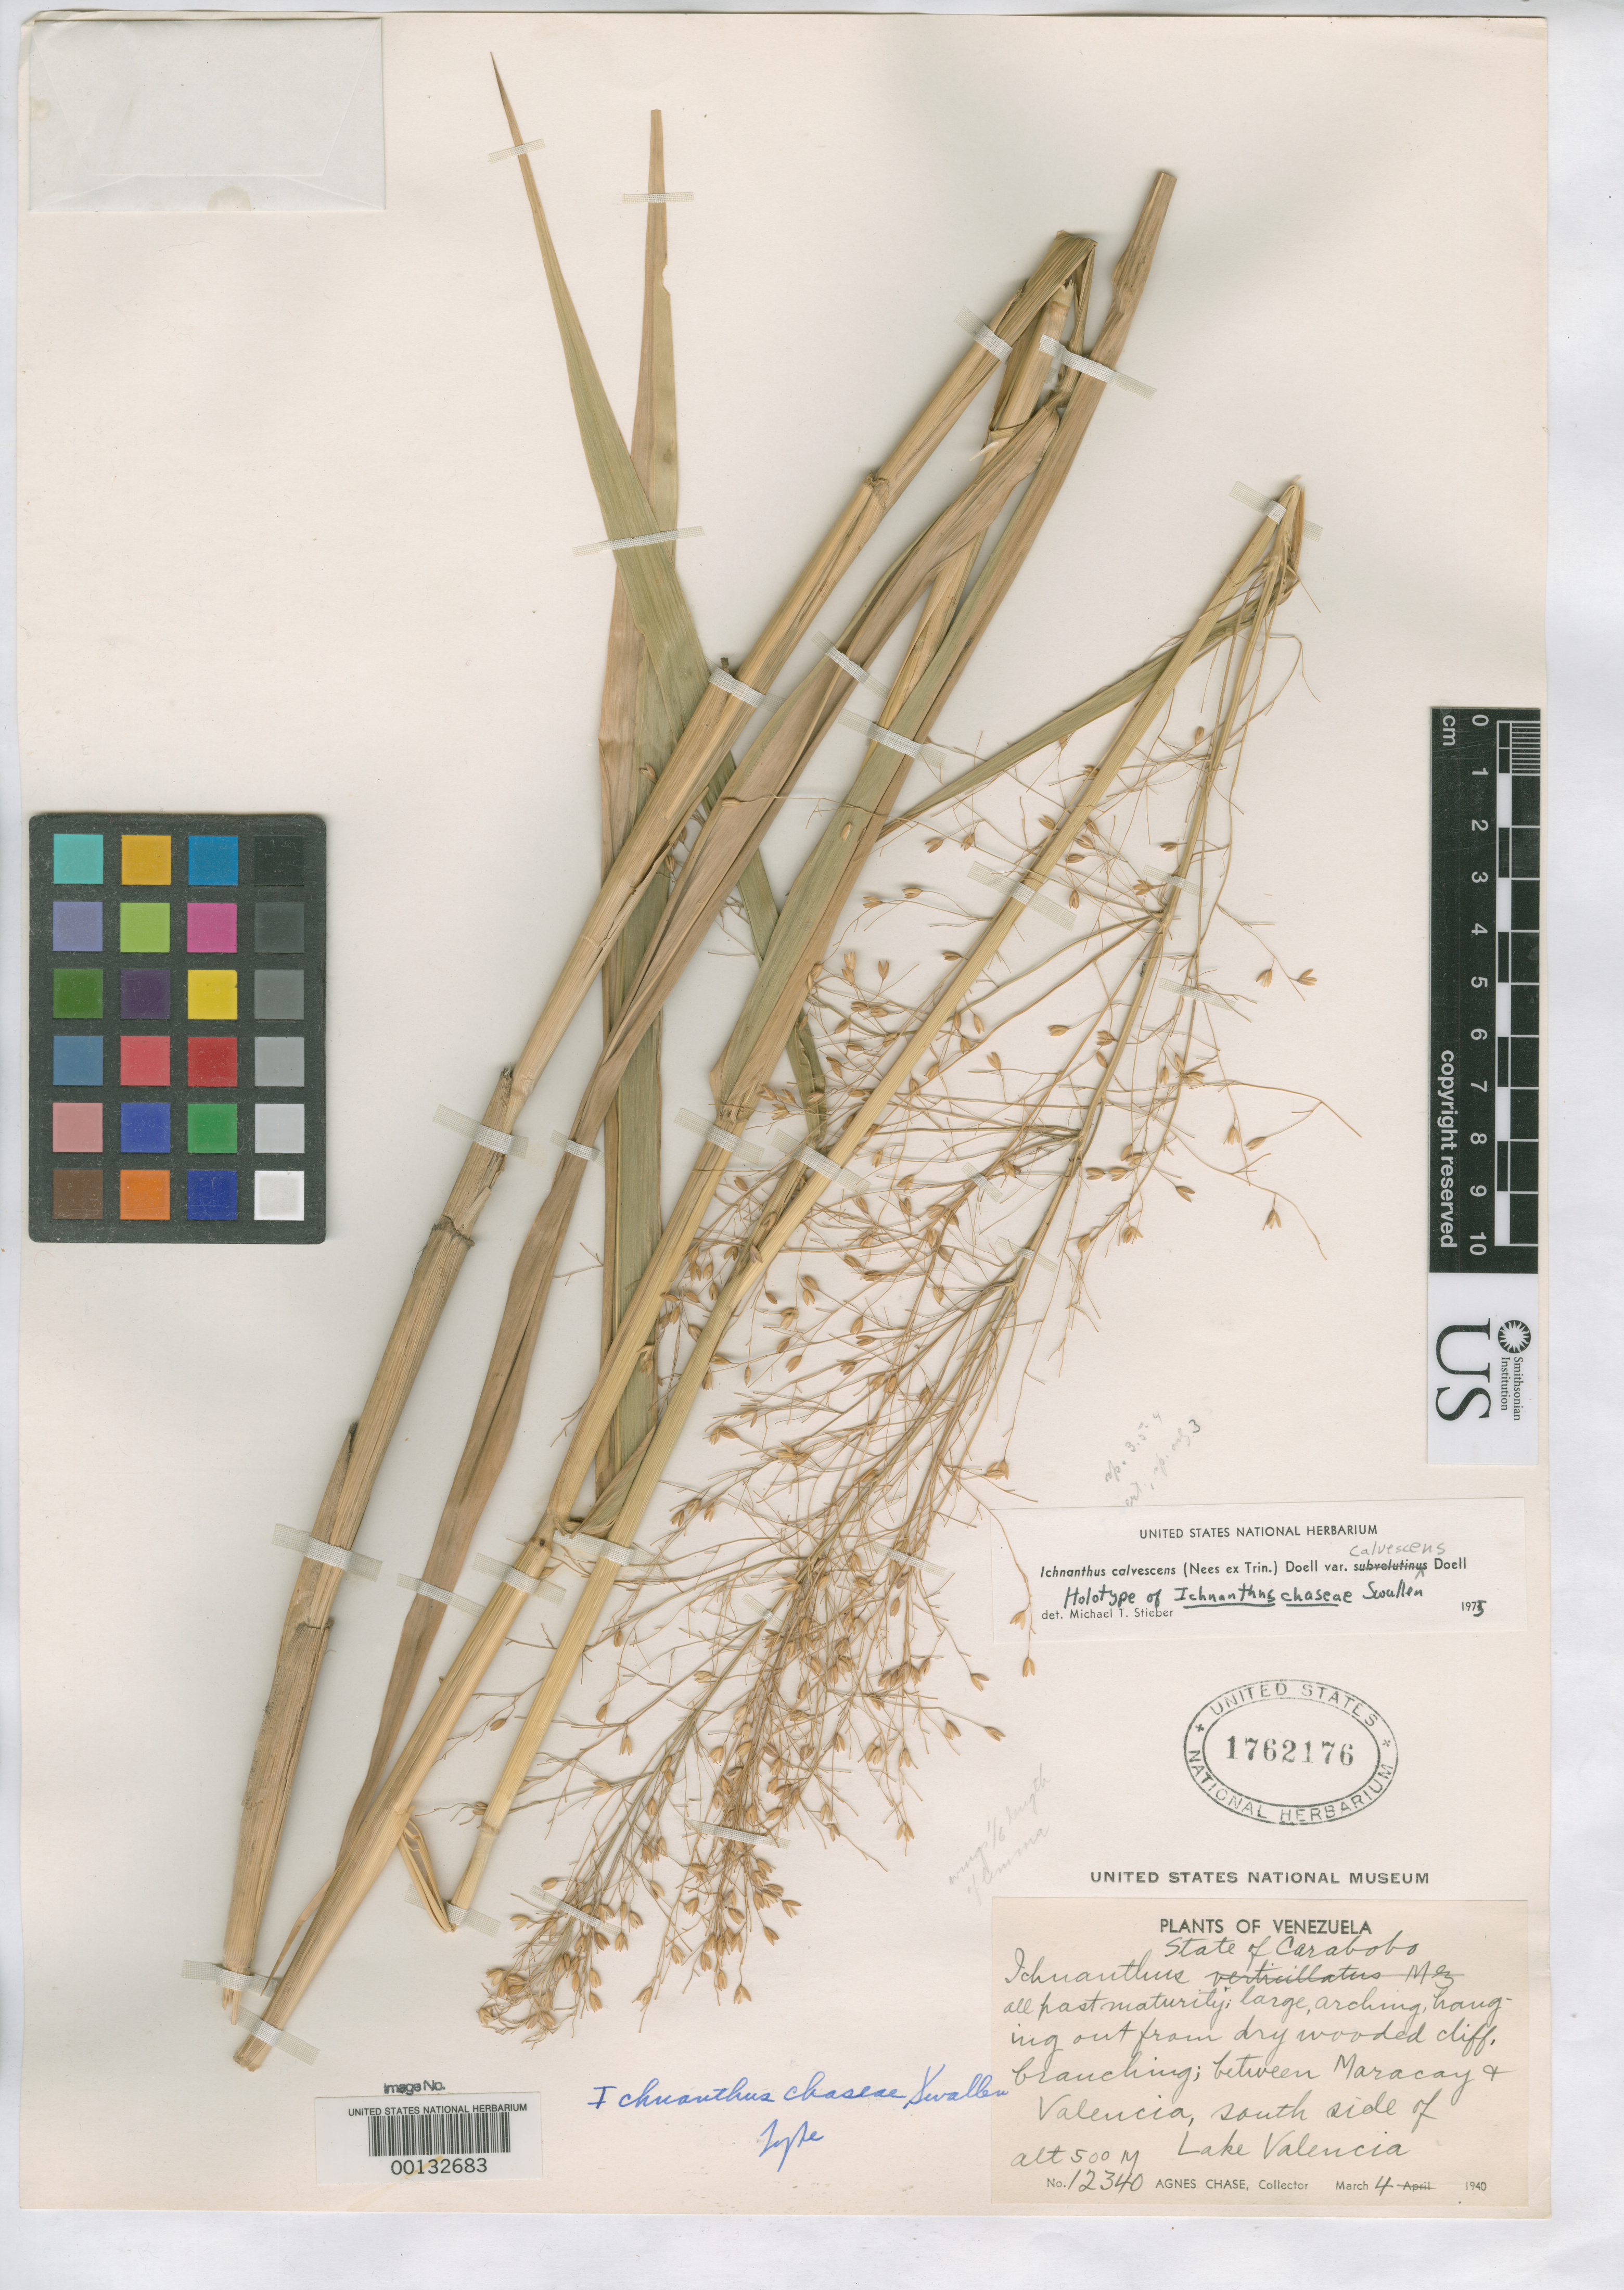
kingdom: Plantae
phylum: Tracheophyta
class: Liliopsida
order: Poales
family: Poaceae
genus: Ichnanthus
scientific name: Ichnanthus chaseae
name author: Swallen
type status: Holotype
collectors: A. Chase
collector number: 12340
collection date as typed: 04 Mar 1940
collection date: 1940-03-04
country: Venezuela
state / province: Carabobo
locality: Between Maracay & Valencia, S side of Lake Valencia; alt. 500m.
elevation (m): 500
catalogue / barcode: US 1762176